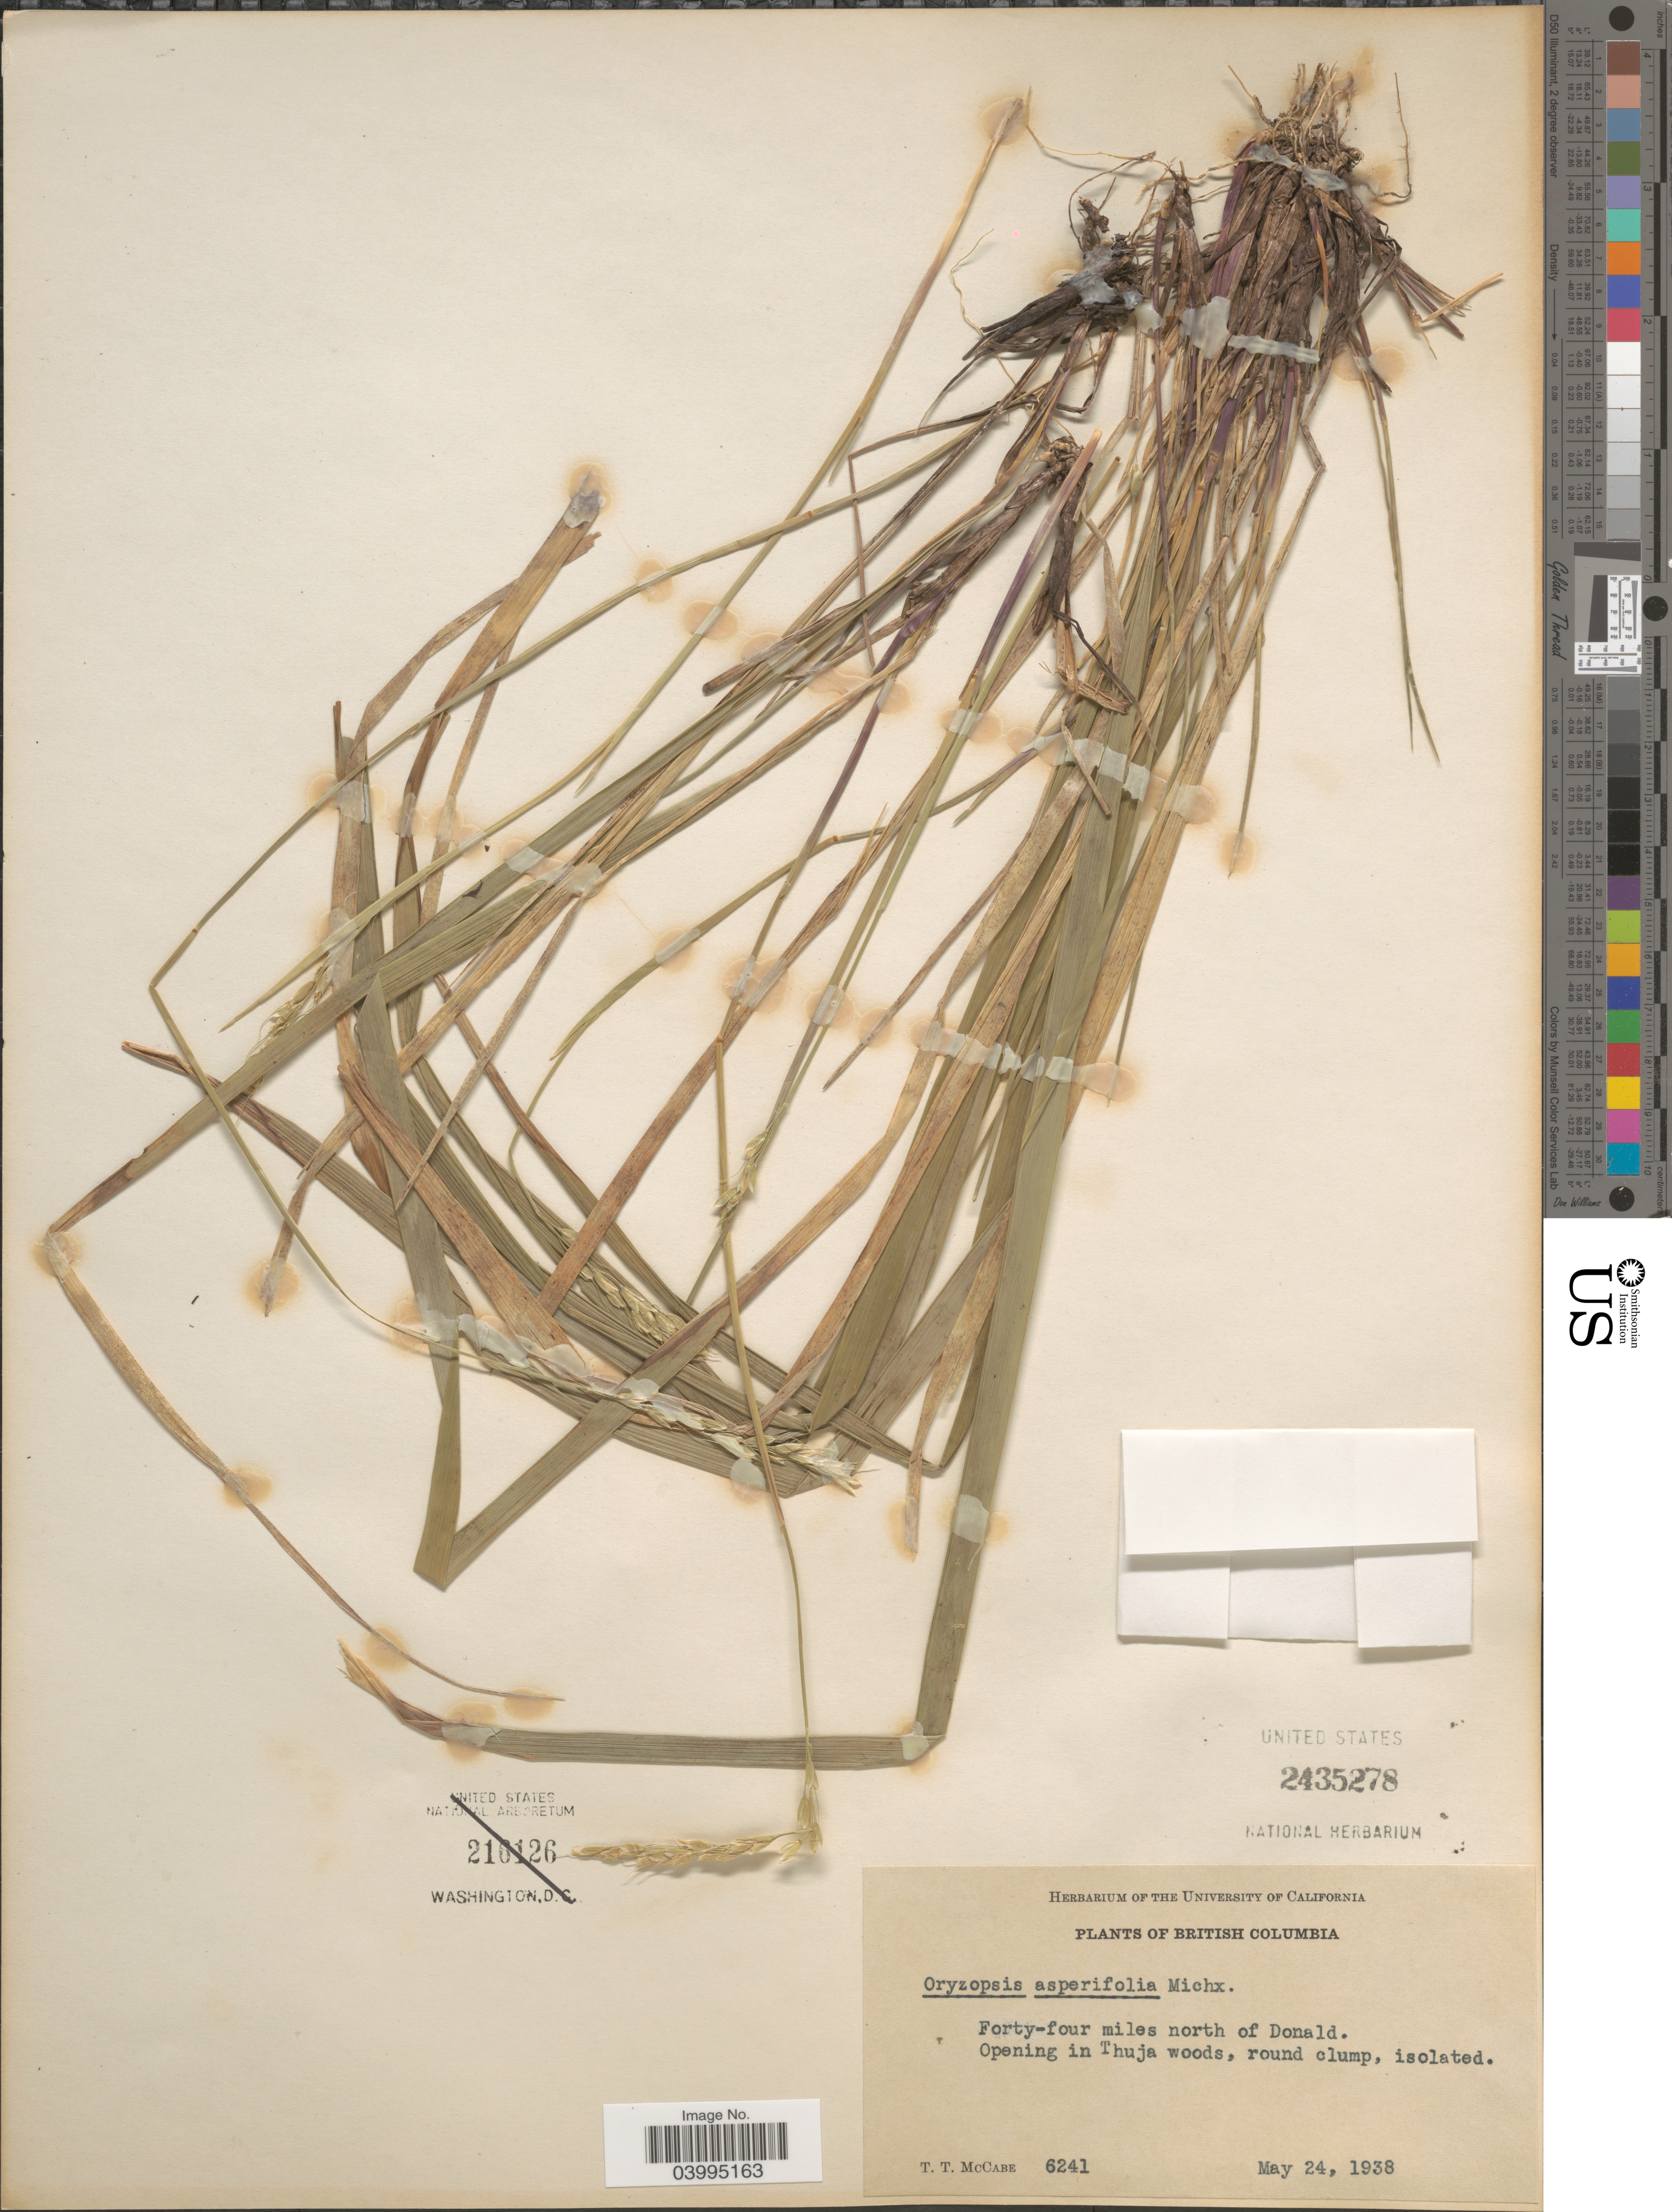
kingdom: Plantae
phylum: Tracheophyta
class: Liliopsida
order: Poales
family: Poaceae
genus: Oryzopsis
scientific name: Oryzopsis asperifolia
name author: Michx.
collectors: T. McCabe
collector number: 6241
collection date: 1938-05-24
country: Canada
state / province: British Columbia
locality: Forty-four miles north of Donald. Opening in Thuja woods, round clump, isolated.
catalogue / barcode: US 2435278